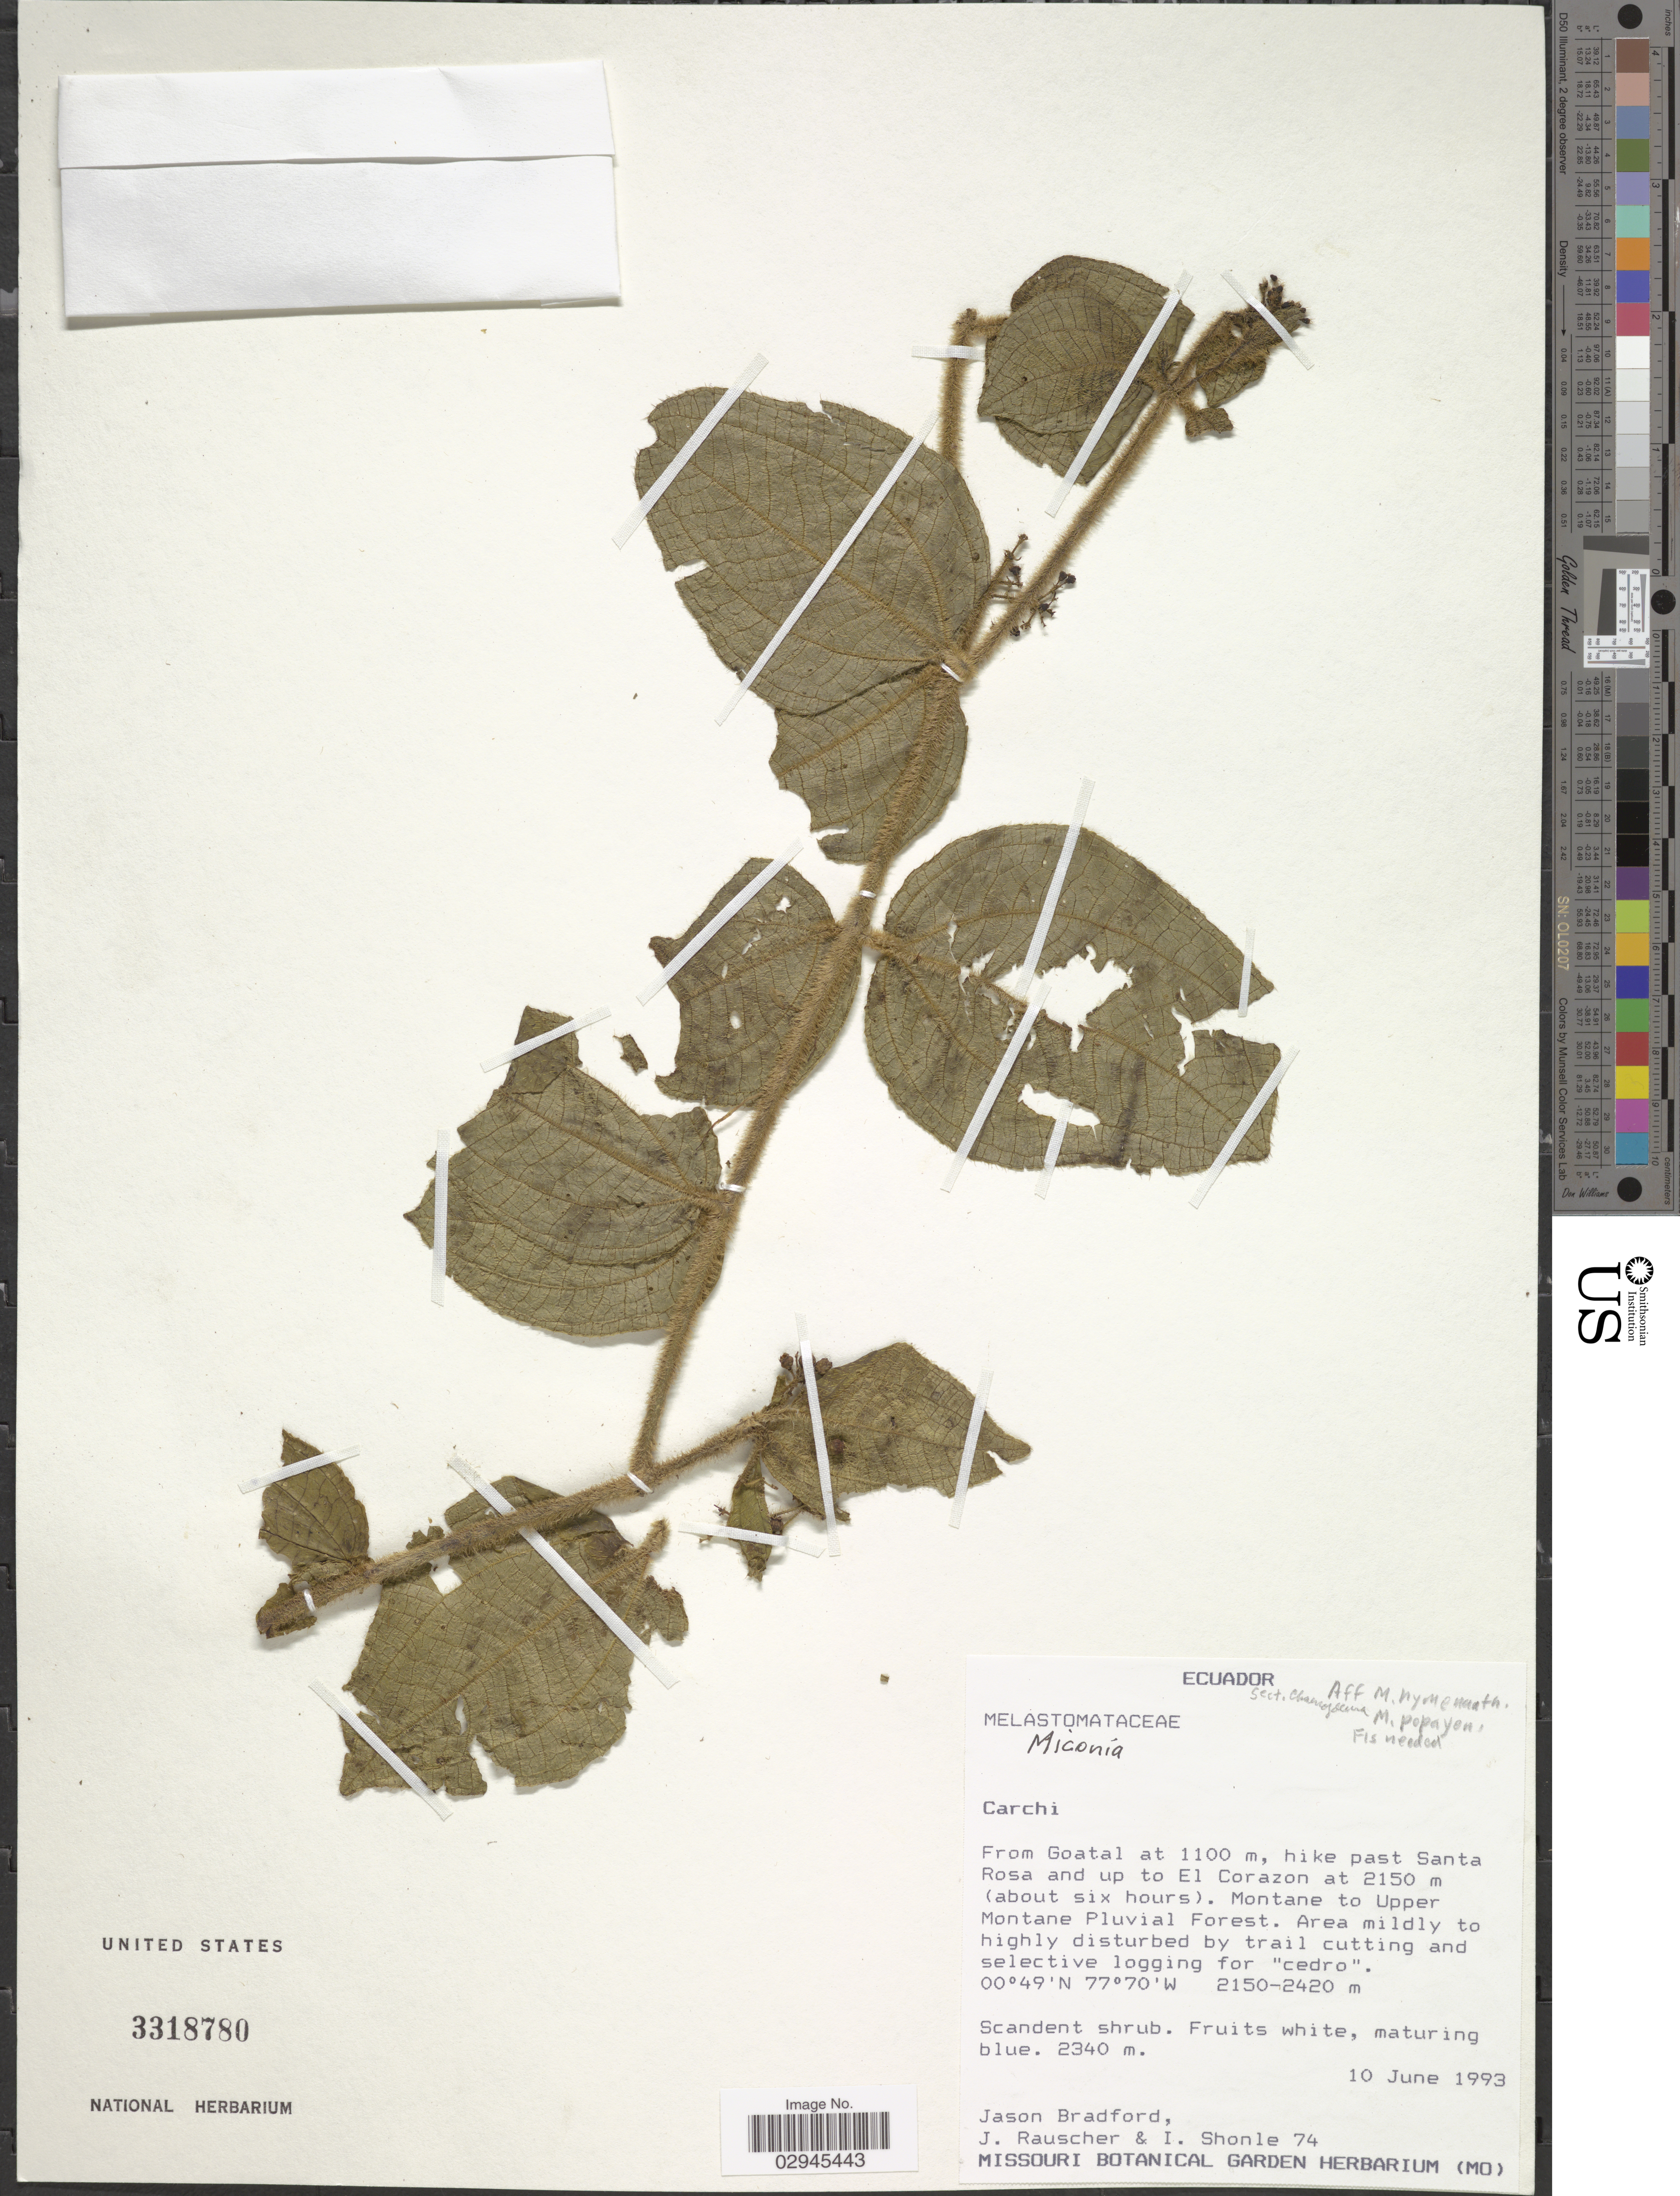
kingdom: Plantae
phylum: Tracheophyta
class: Magnoliopsida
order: Myrtales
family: Melastomataceae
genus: Miconia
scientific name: Miconia sp.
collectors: J. C. Bradford, J. Rauscher & I. Shonle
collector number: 74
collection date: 1993-06-10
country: Ecuador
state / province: Carchi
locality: From Goatal at 1100 m, hike past Santa Rosa and up to El Corazon at 2150 m (about six hours). Montane to Upper Montane Pluvial Forest.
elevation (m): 2150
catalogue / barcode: US 3318780